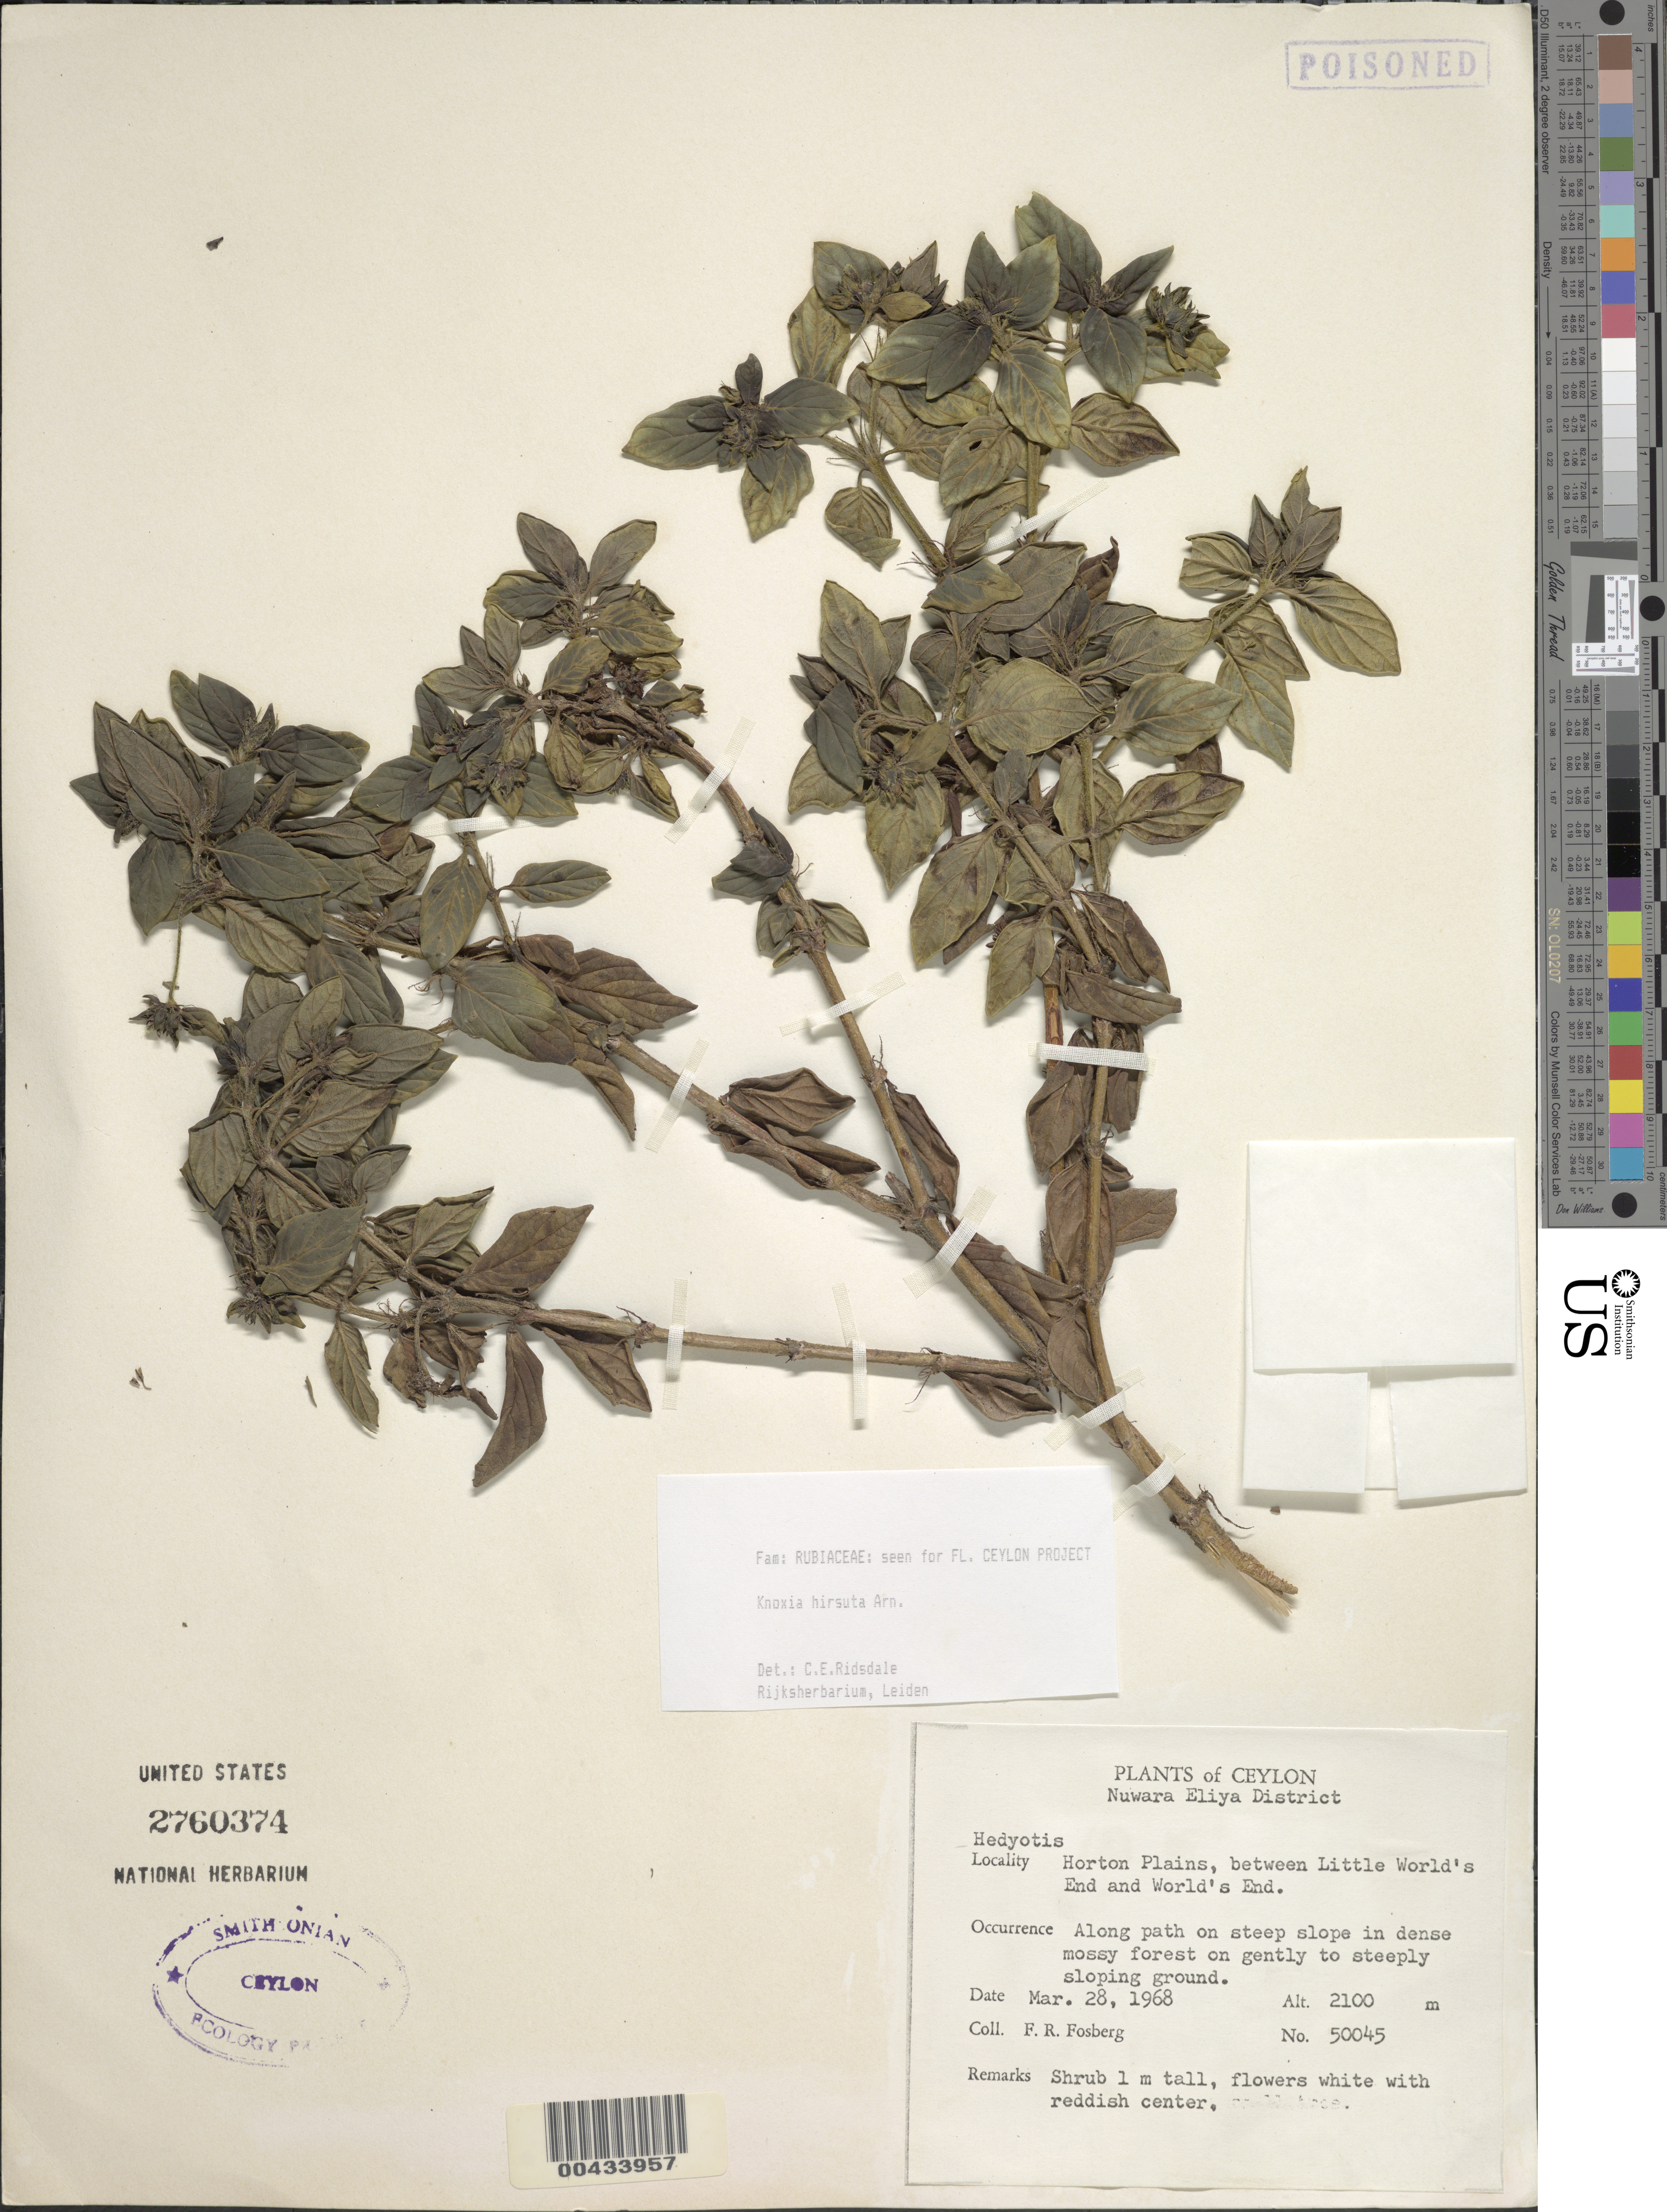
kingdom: Plantae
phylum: Tracheophyta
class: Magnoliopsida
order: Gentianales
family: Rubiaceae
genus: Knoxia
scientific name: Knoxia hirsuta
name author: Arn.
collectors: F. R. Fosberg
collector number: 50045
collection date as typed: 28 Mar 1968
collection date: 1968-03-28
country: Sri Lanka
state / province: Central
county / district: Nuwara Eliya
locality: Horton Plains, between Little World's End and World's End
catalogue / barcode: US 2760374